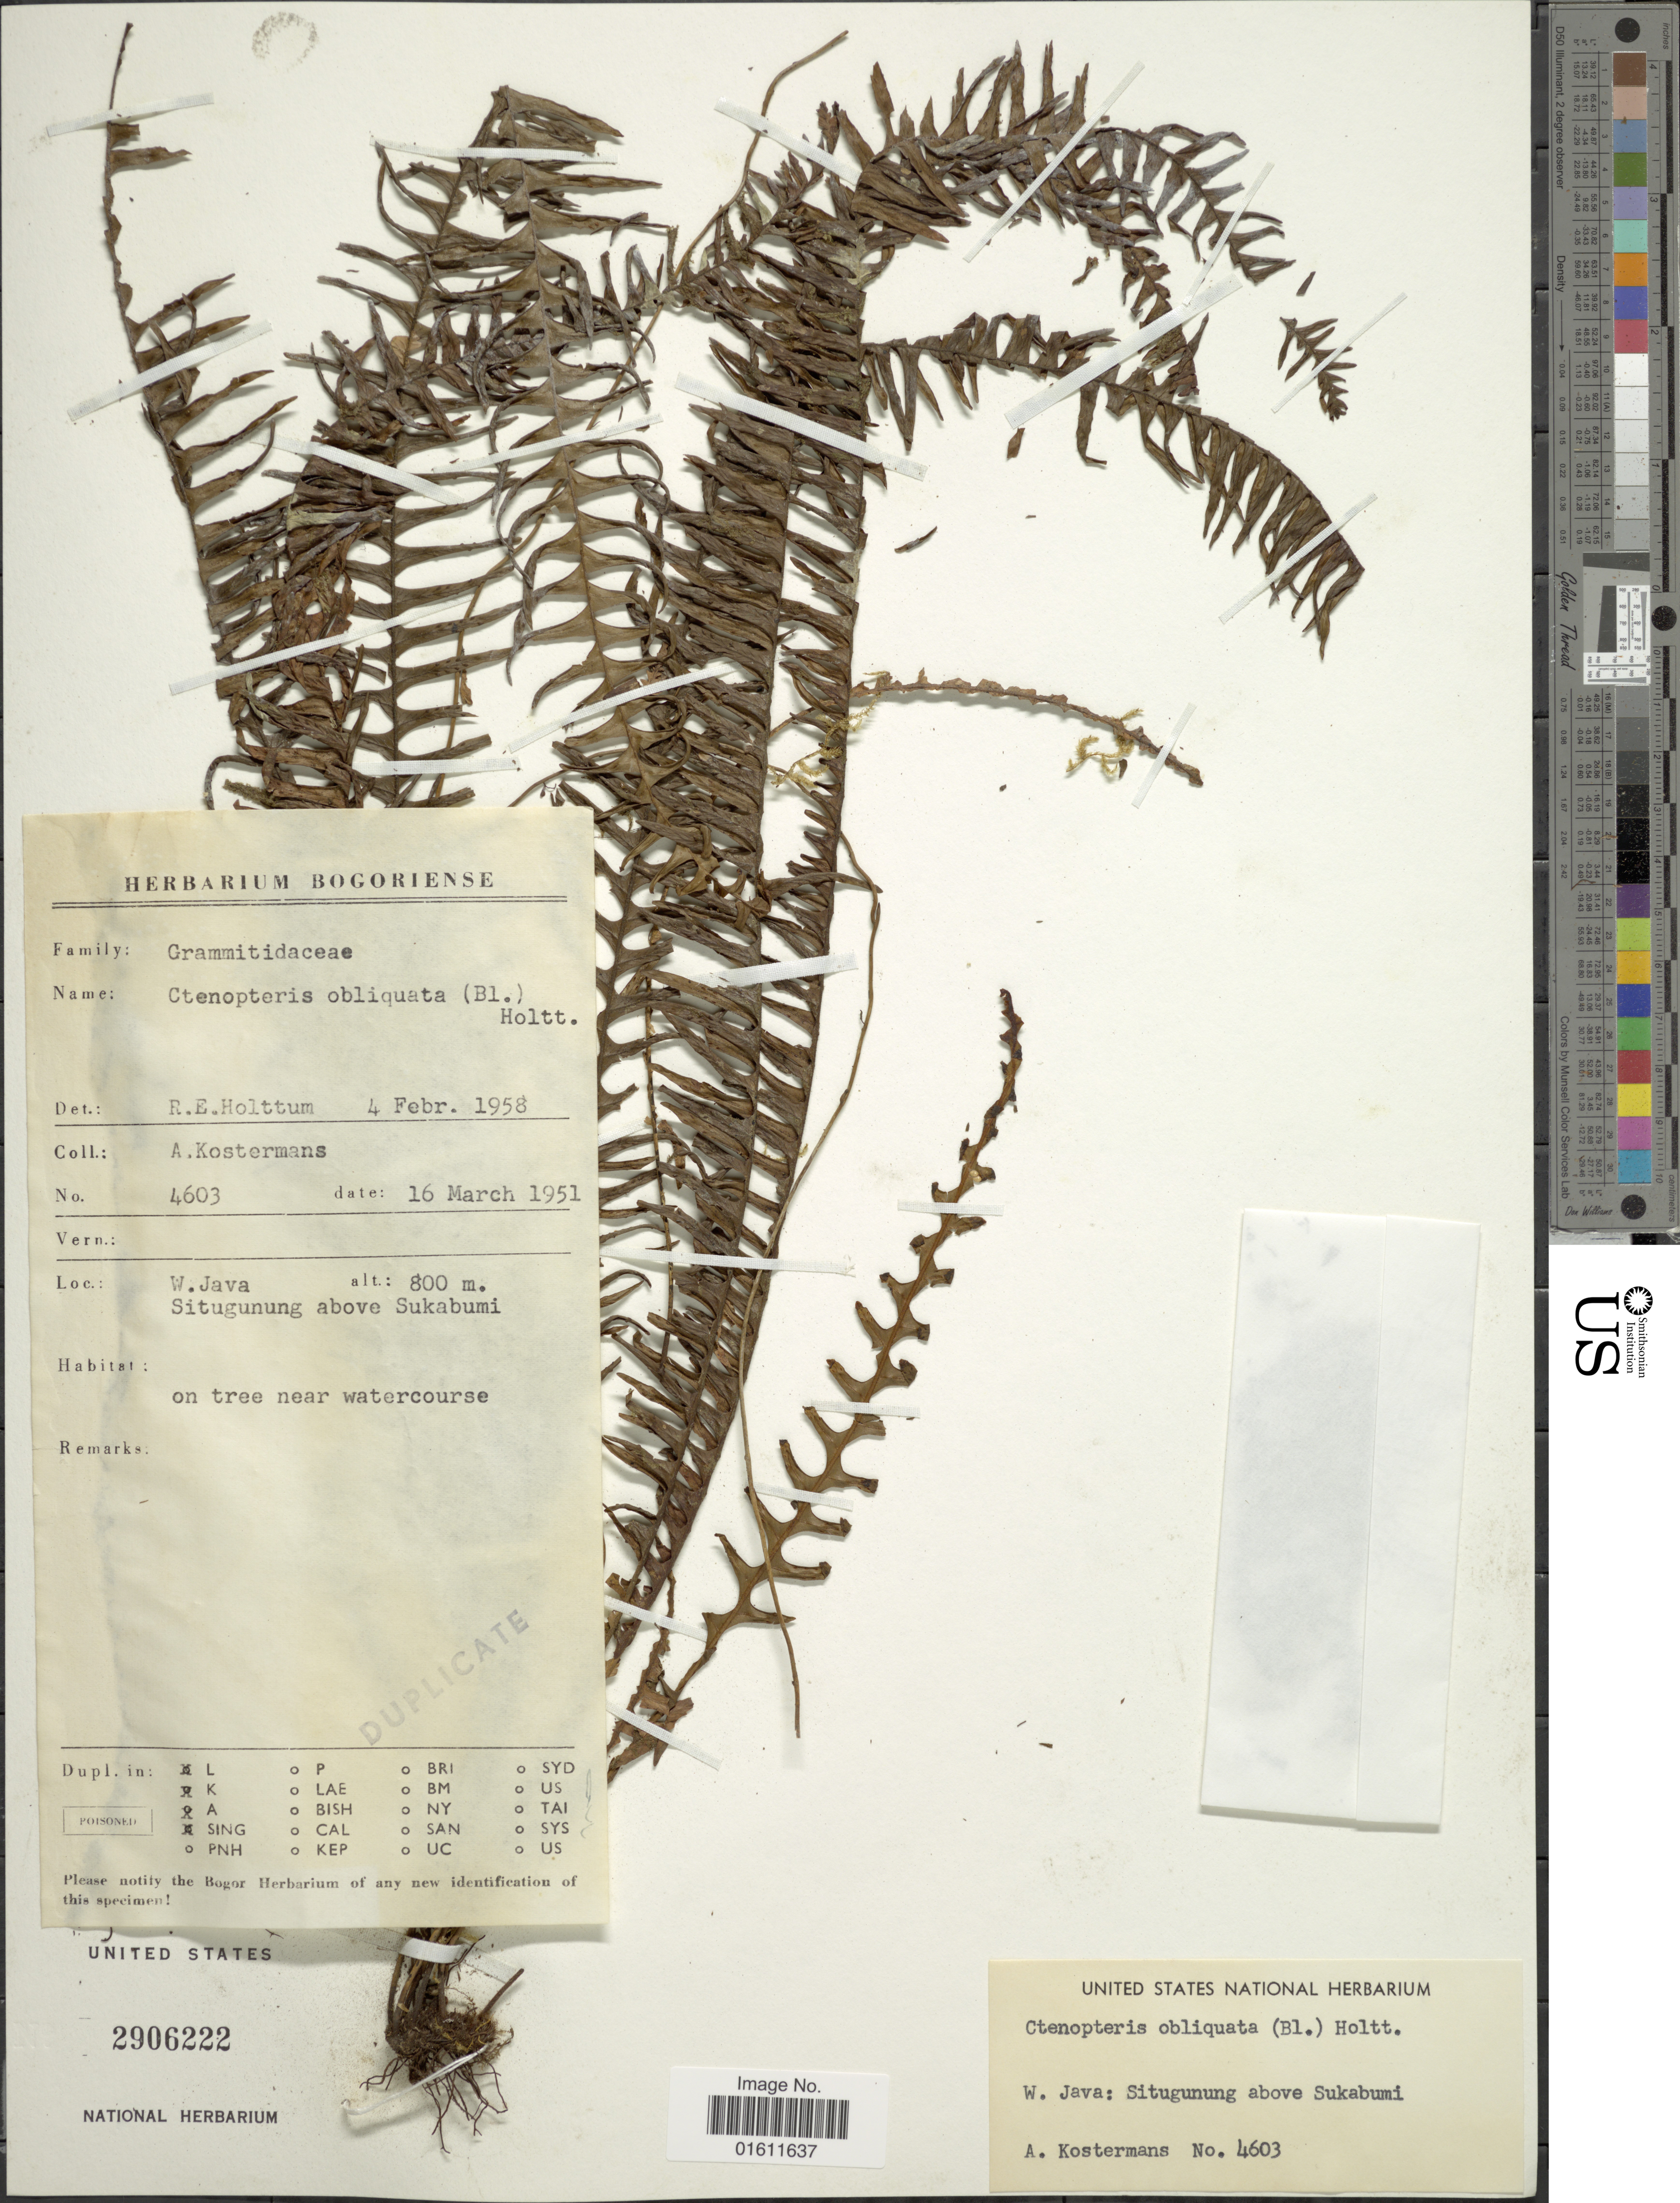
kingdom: Plantae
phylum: Tracheophyta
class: Polypodiopsida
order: Polypodiales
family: Polypodiaceae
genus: Prosaptia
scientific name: Prosaptia obliquata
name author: (Blume) Mett.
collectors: A. J. G. Kostermans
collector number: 4603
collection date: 1951-03-16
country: Indonesia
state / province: Java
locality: W. Java, Situgunung above Sukabumi.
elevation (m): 800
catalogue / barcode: US 2906222